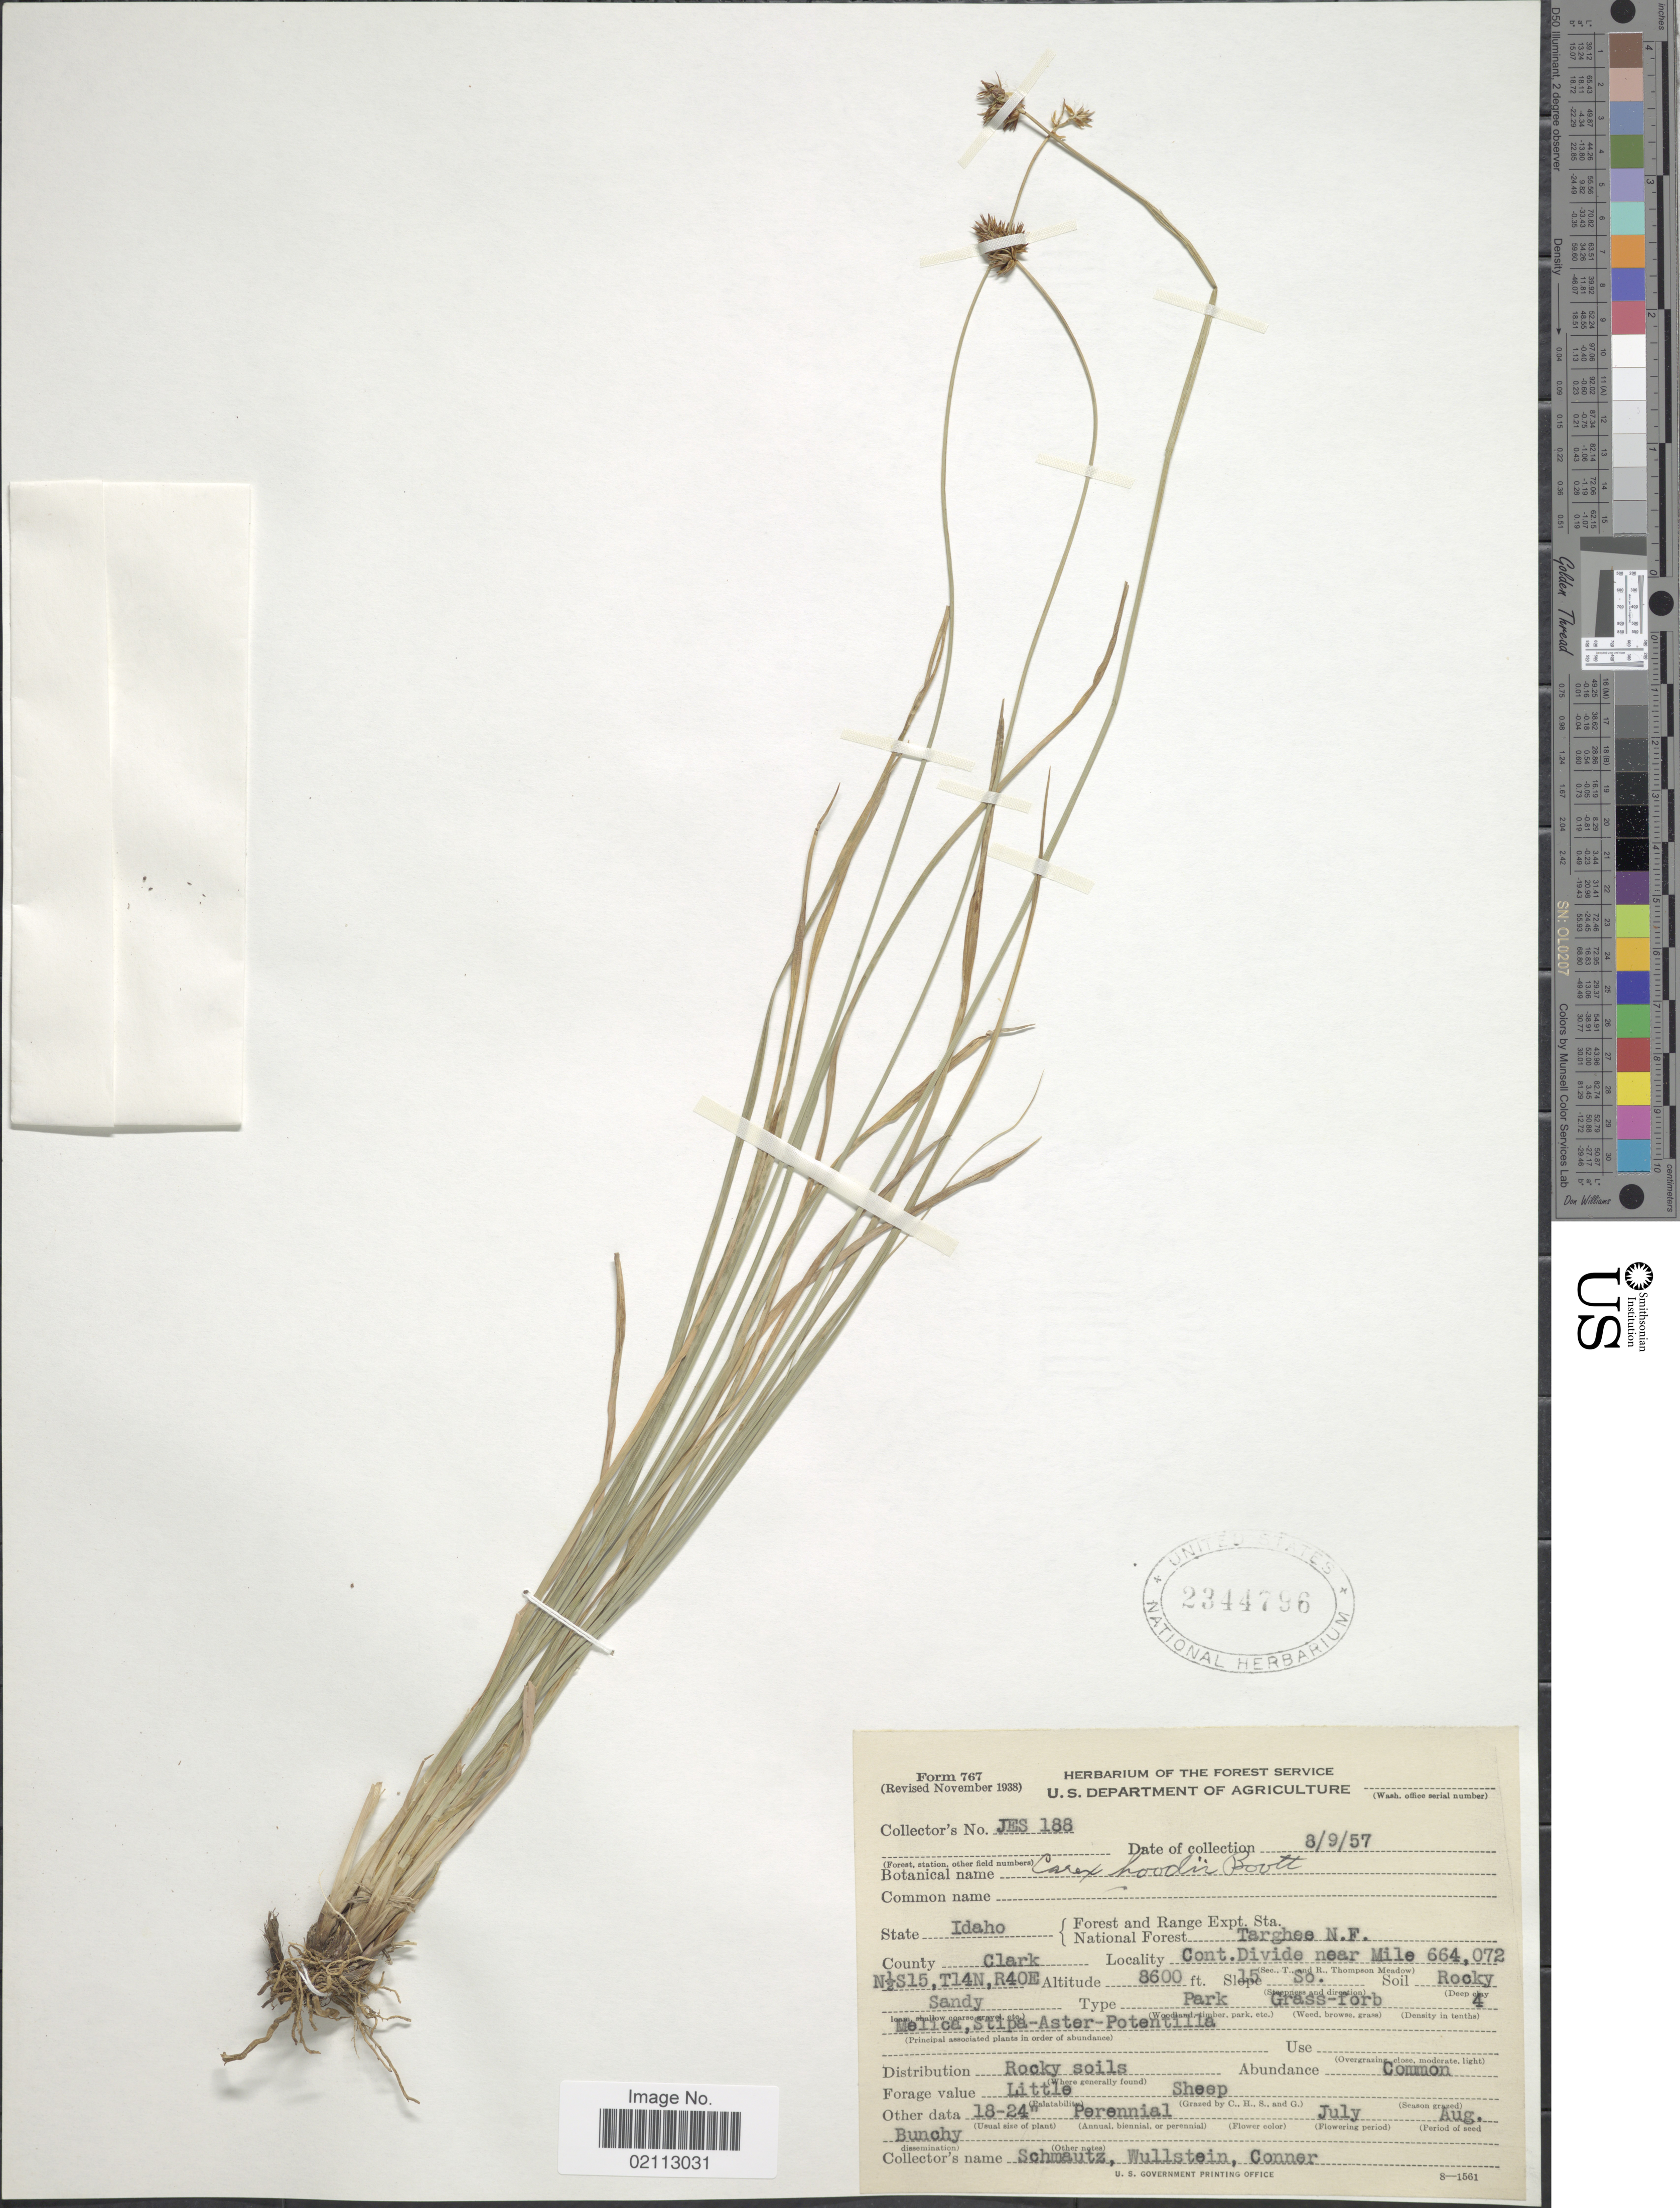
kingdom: Plantae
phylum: Tracheophyta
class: Liliopsida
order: Poales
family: Cyperaceae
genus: Carex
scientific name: Carex hoodii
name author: Boott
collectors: Schmautz, Wullstein & Conner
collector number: JES188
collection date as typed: Transcribed d/m/y: 9/8/57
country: United States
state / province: Idaho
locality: Targhee N.F.. County: Clark. Cont. Divide near Mile 664, 072N 1/2S15, T14N,R40E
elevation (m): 2621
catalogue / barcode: US 2344796